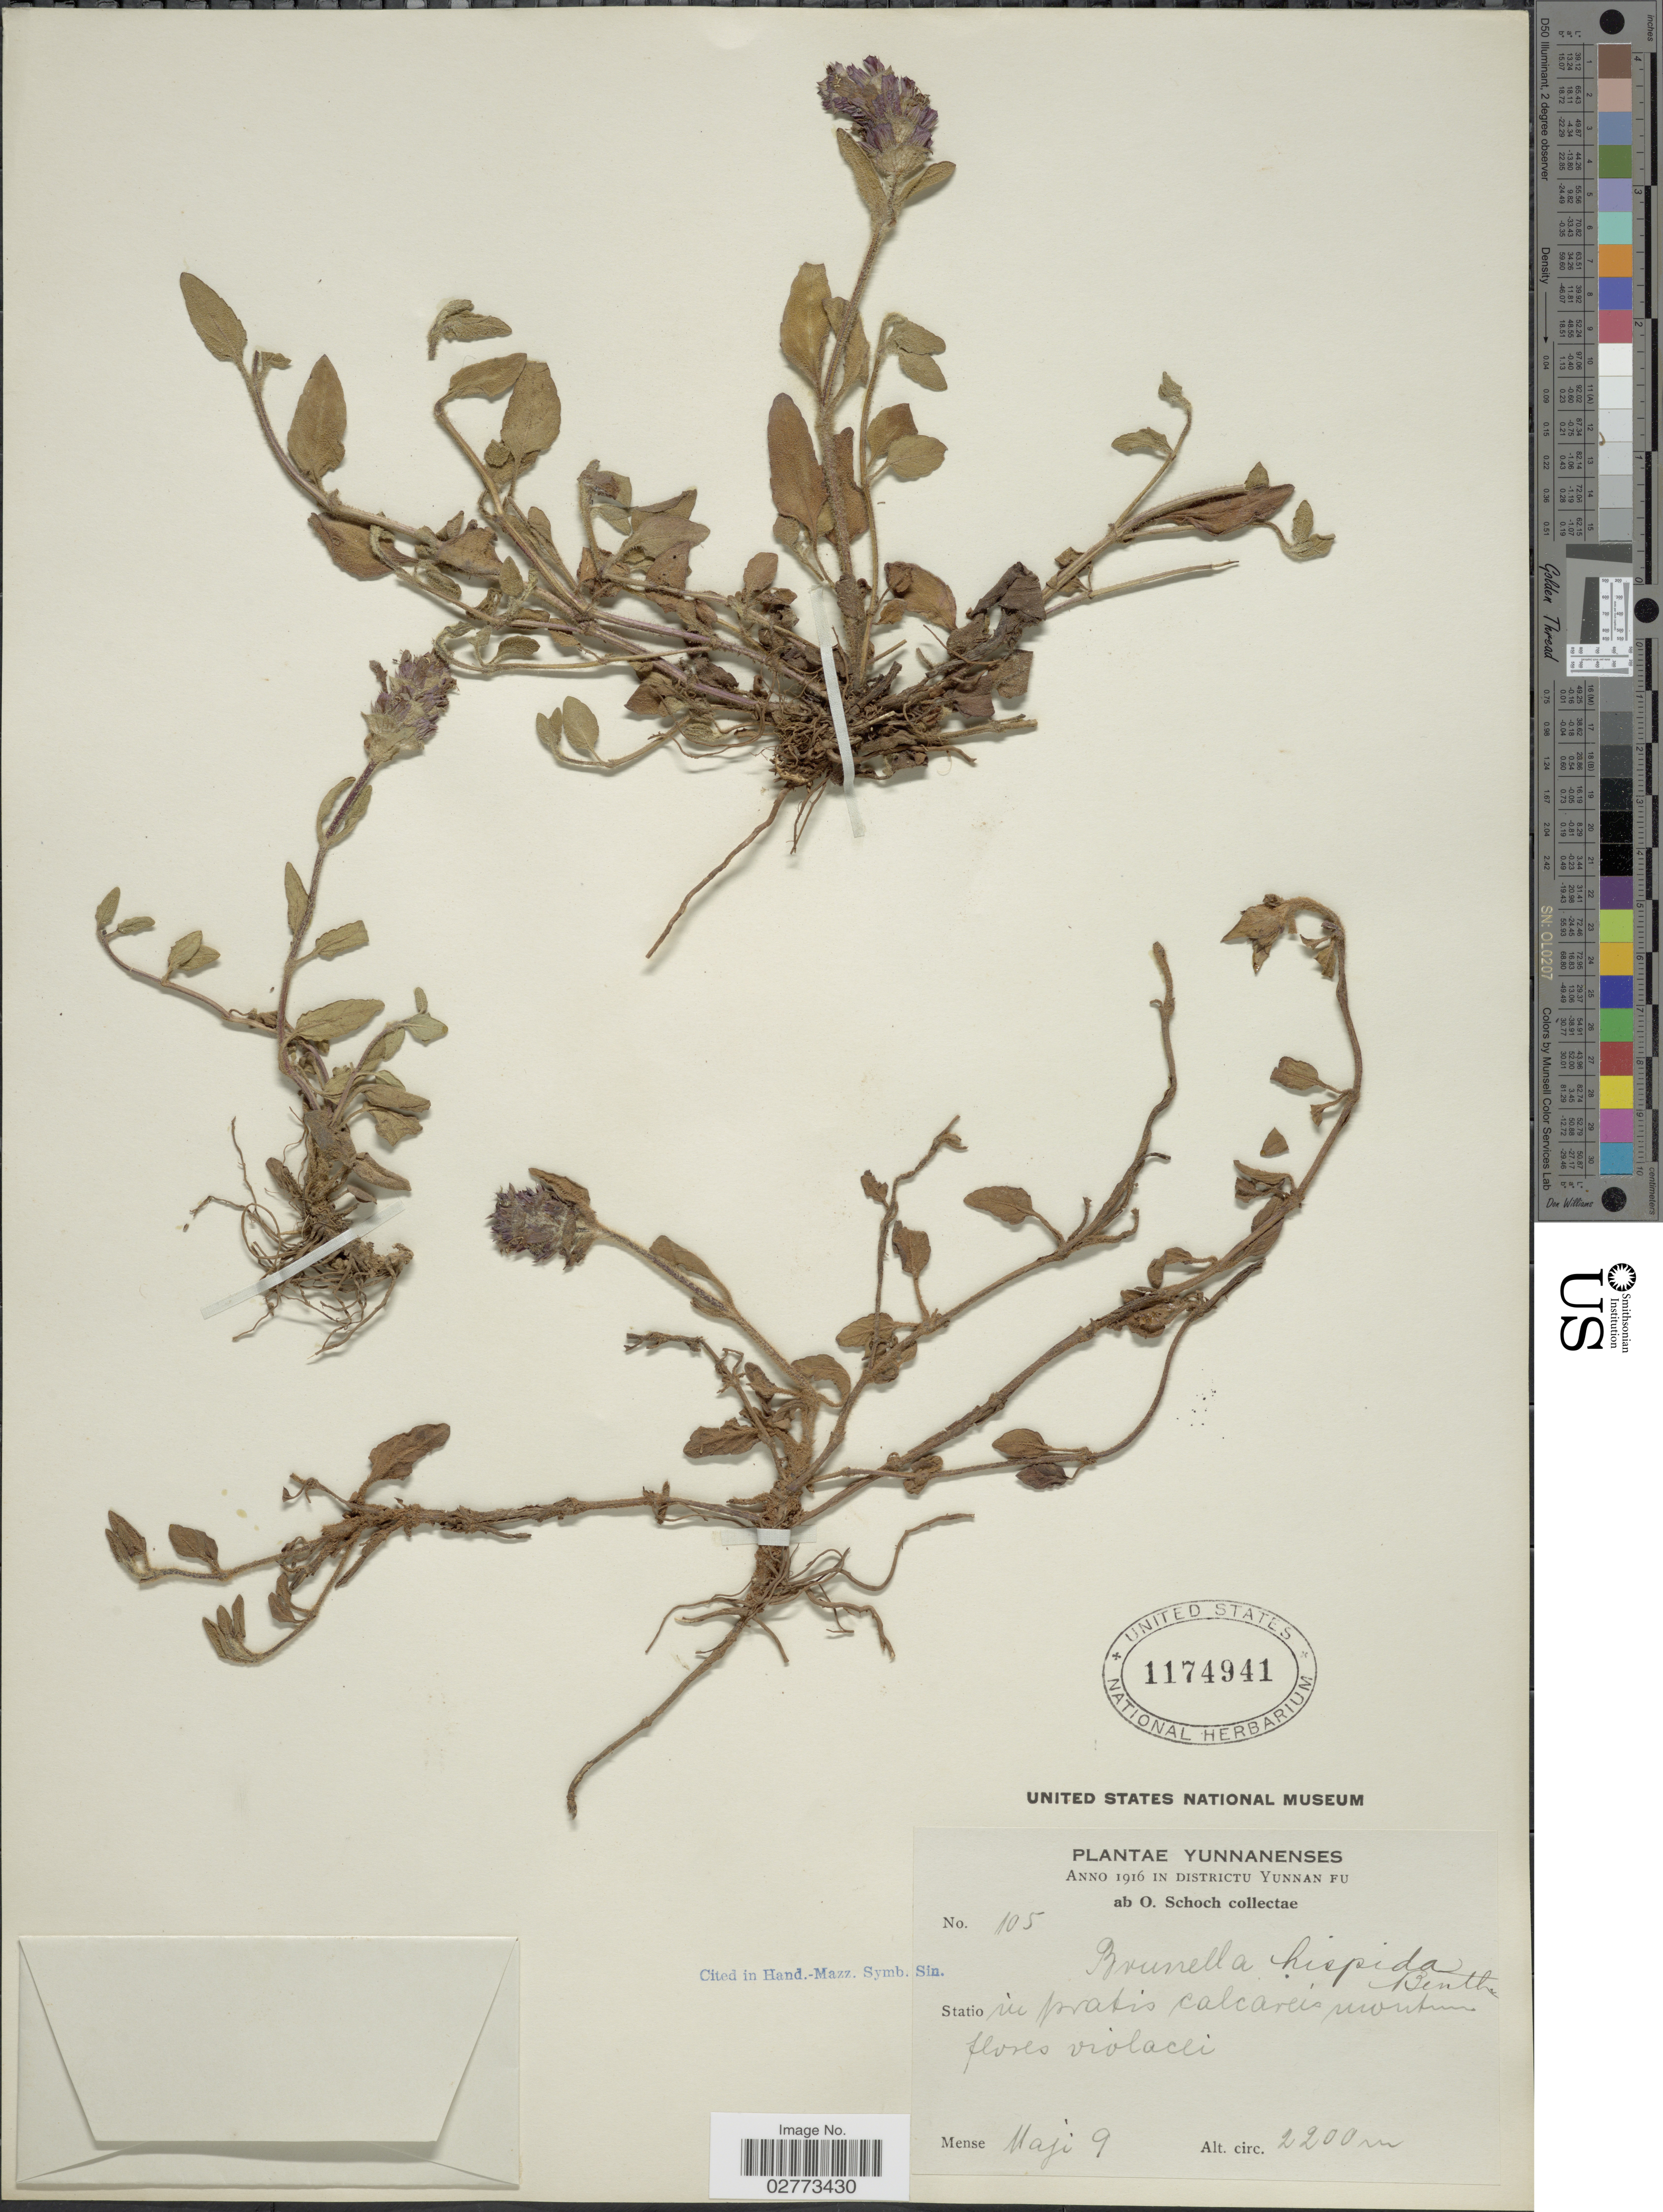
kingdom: Plantae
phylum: Tracheophyta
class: Magnoliopsida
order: Lamiales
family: Lamiaceae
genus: Prunella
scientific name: Prunella hispida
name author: Benth.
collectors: O. Schoch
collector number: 105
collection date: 1916-05-09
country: China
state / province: Yunnan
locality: In districtu Yunnan Fu.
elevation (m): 2200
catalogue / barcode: US 1174941